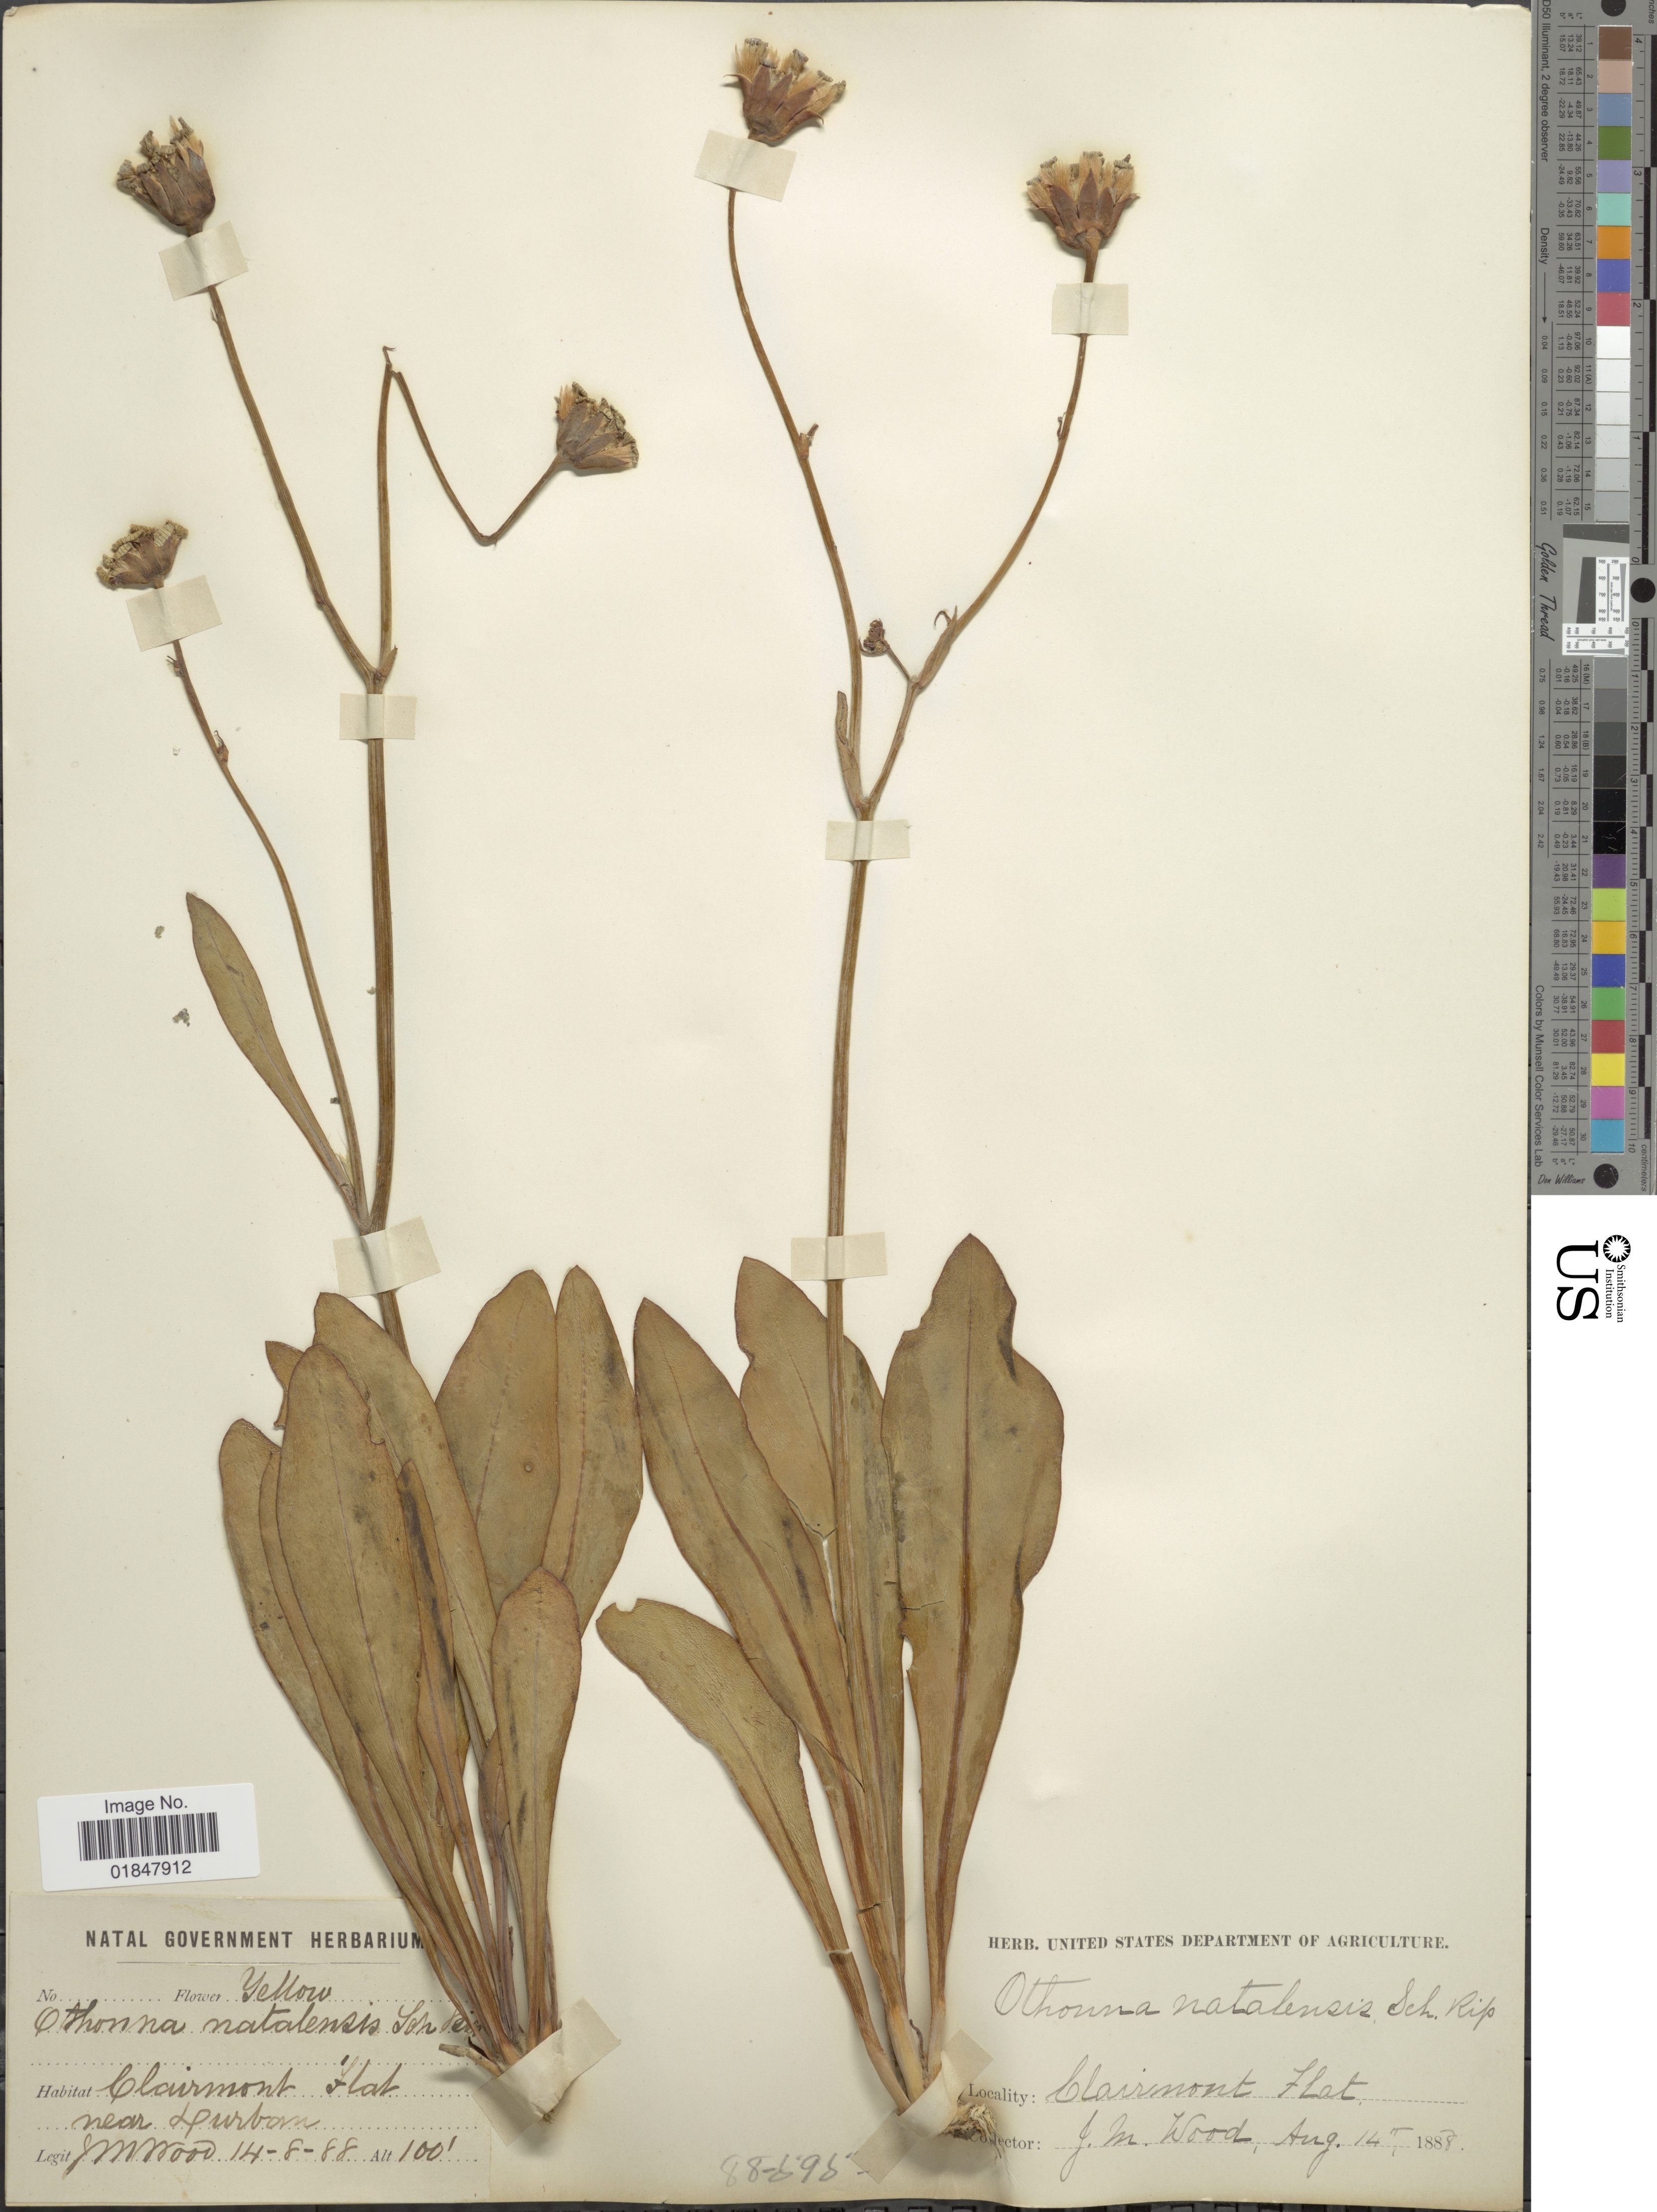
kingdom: Plantae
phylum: Tracheophyta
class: Magnoliopsida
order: Asterales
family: Asteraceae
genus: Othonna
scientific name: Othonna natalensis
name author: Sch. Bip.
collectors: J. M. Wood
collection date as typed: Transcribed d/m/y: 14/8/88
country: South Africa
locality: Clairmont Flat near Durban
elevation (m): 30